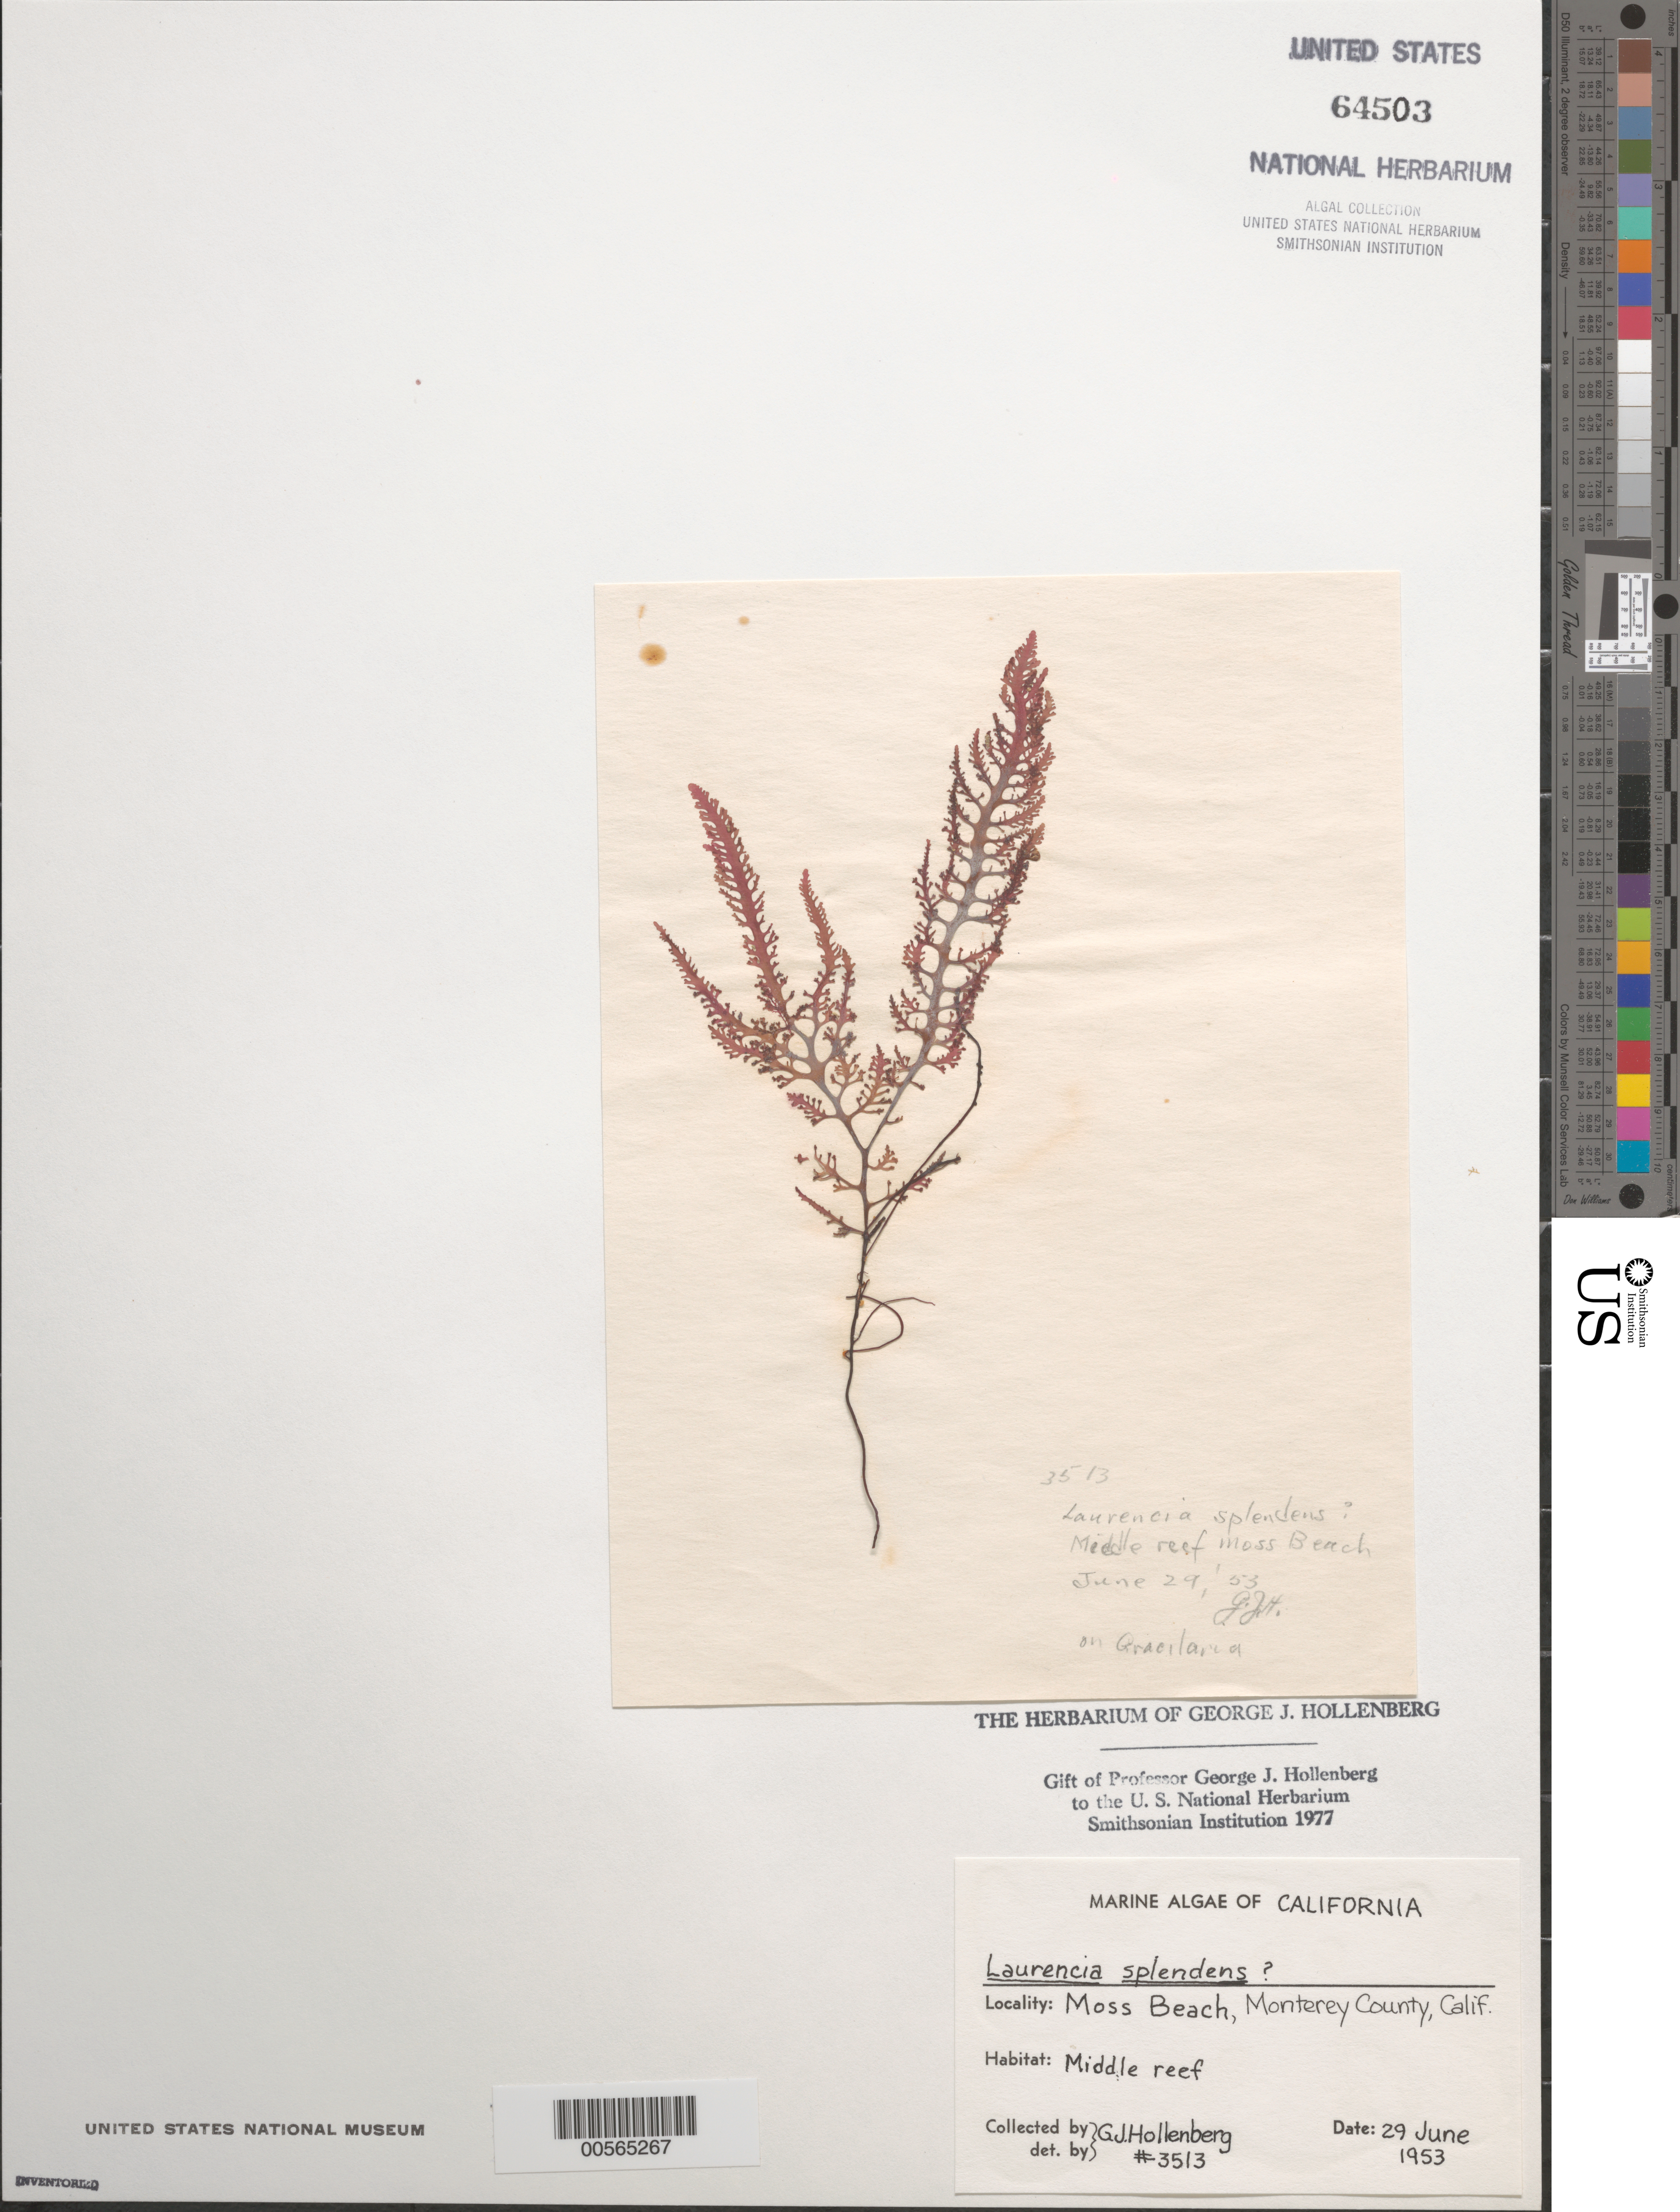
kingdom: Plantae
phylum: Rhodophyta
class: Florideophyceae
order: Ceramiales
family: Rhodomelaceae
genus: Osmundea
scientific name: Osmundea splendens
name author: (Hollenb.) K.W. Nam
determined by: Algae name updating Project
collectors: G. Hollenberg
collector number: GJH 3513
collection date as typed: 29 Jun 1953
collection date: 1953-06-29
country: United States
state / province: California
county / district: Monterey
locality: Moss Beach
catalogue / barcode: US 64503